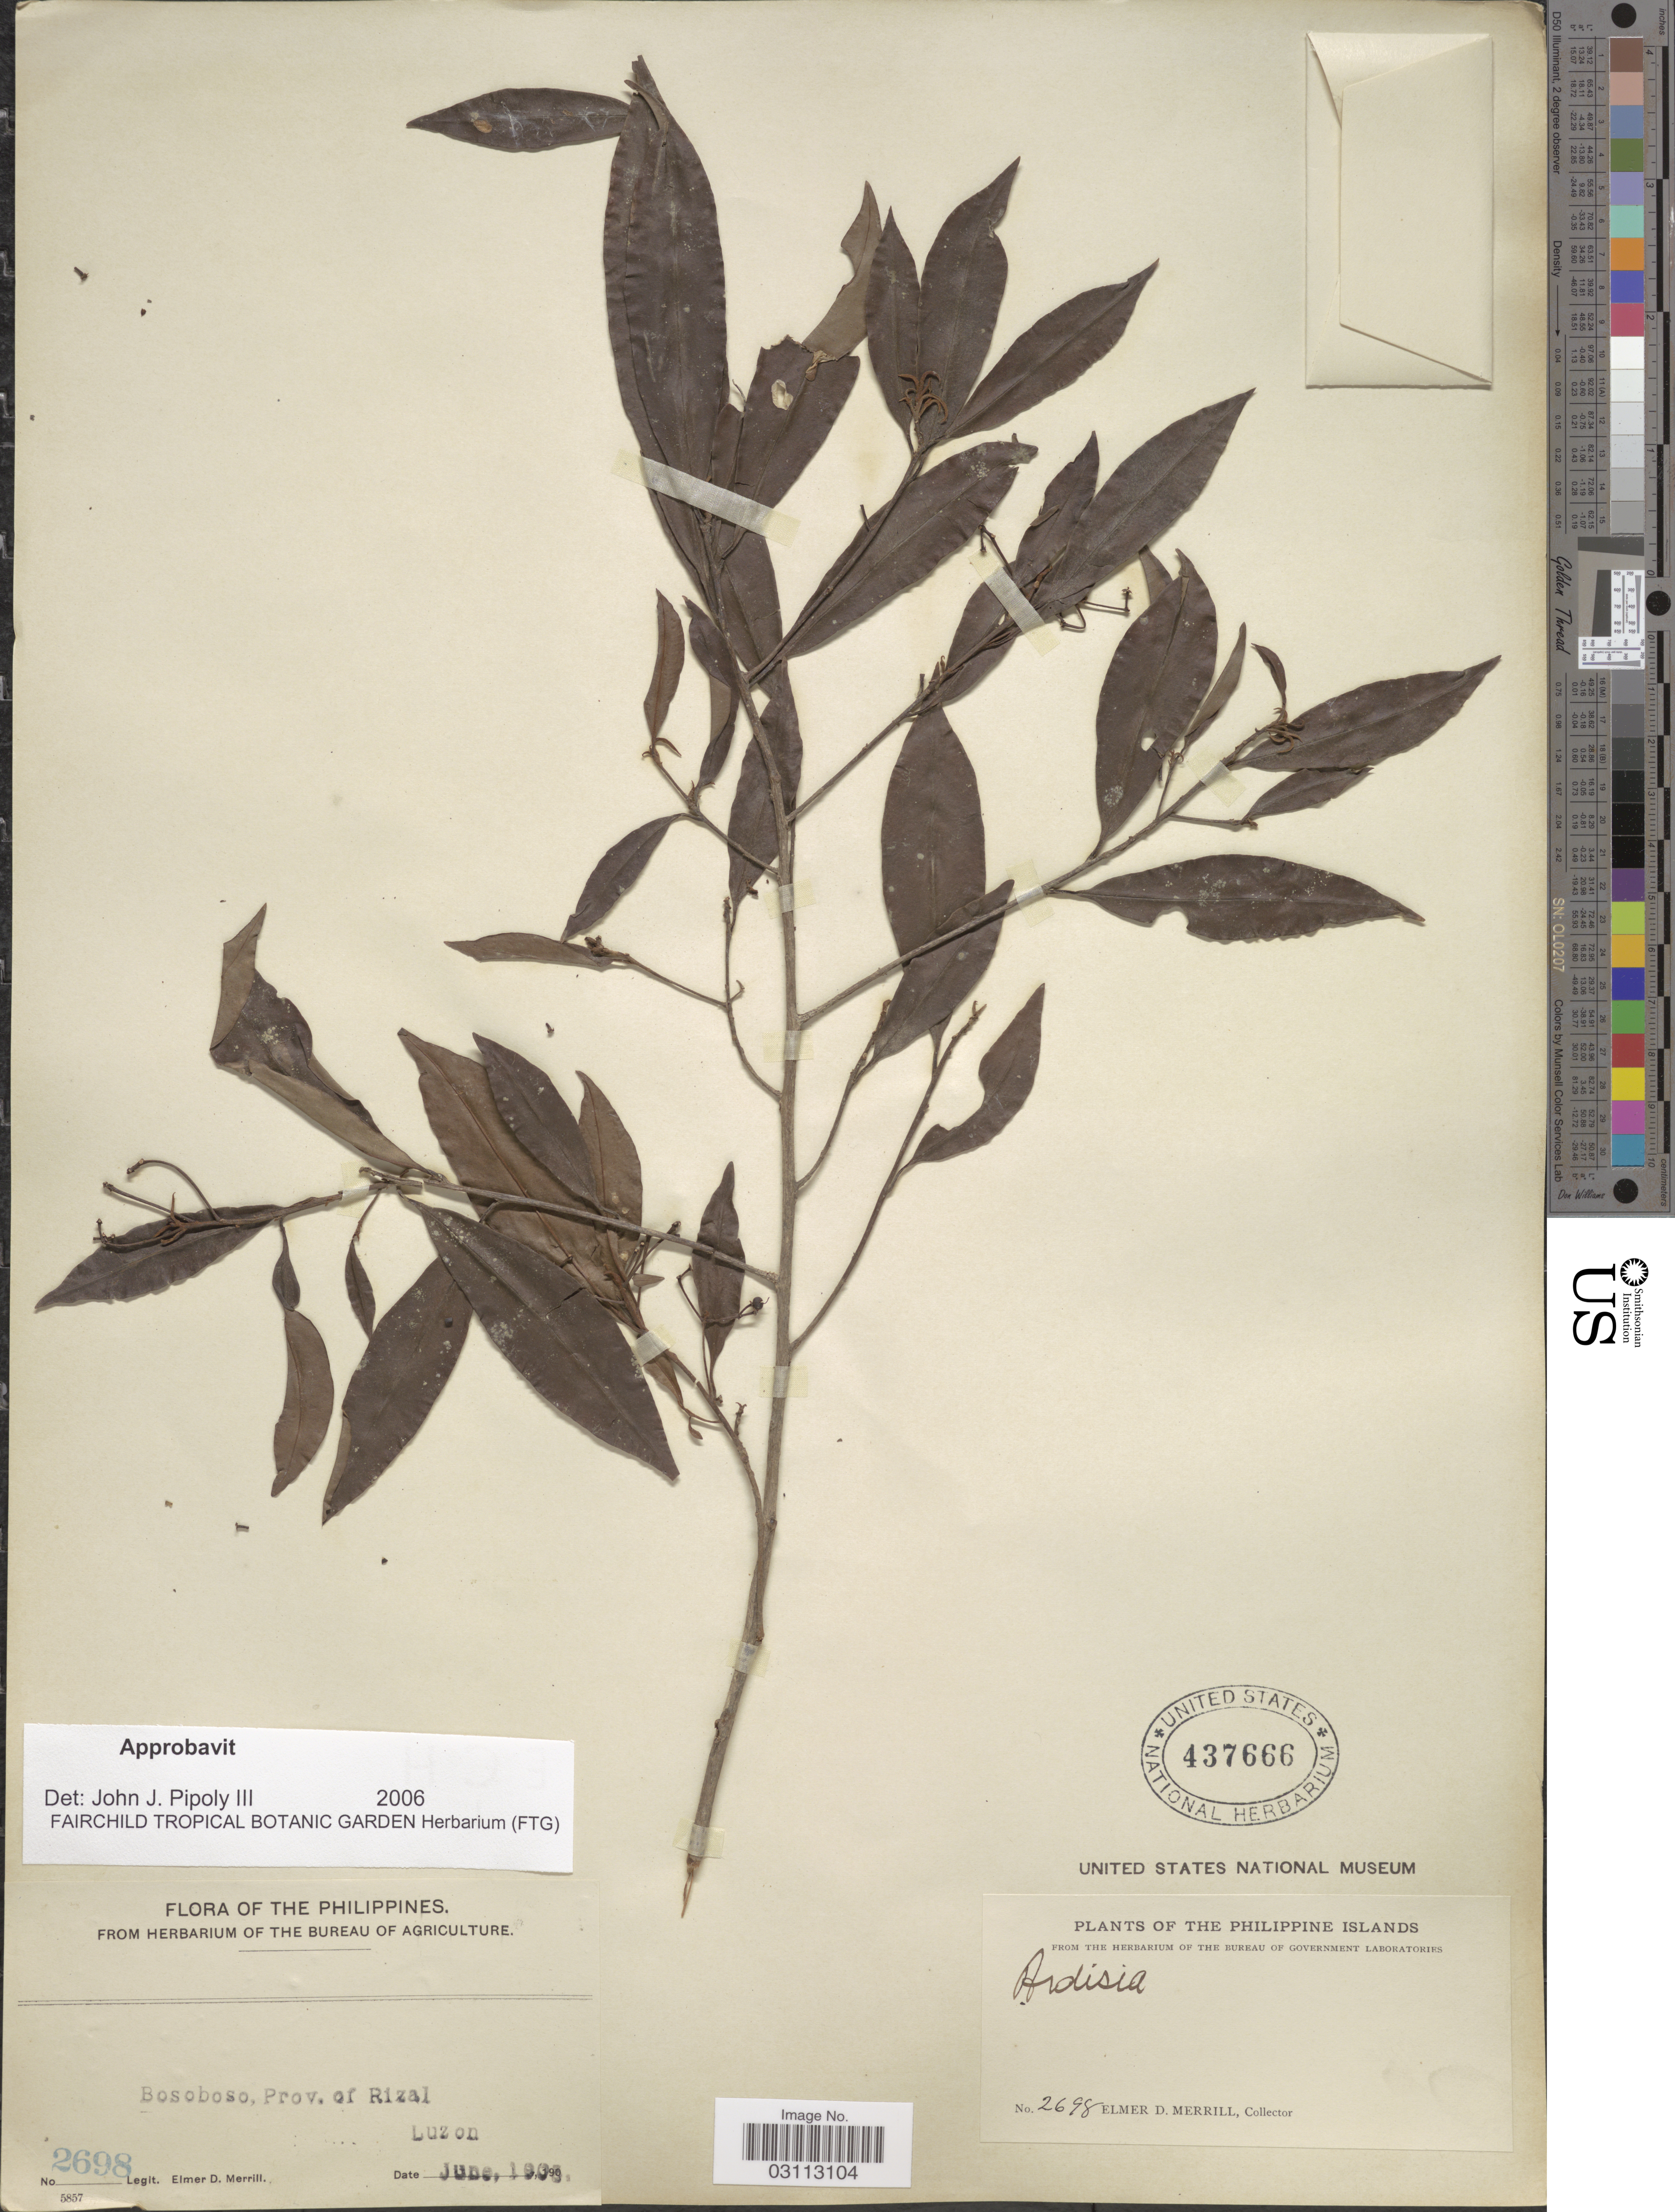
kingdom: Plantae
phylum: Tracheophyta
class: Magnoliopsida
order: Ericales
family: Primulaceae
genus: Ardisia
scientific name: Ardisia sp.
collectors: E. D. Merrill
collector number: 2698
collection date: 1903-06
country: Philippines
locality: Bosoboso, Prov. of Rizal. Luzon.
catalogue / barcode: US 437666